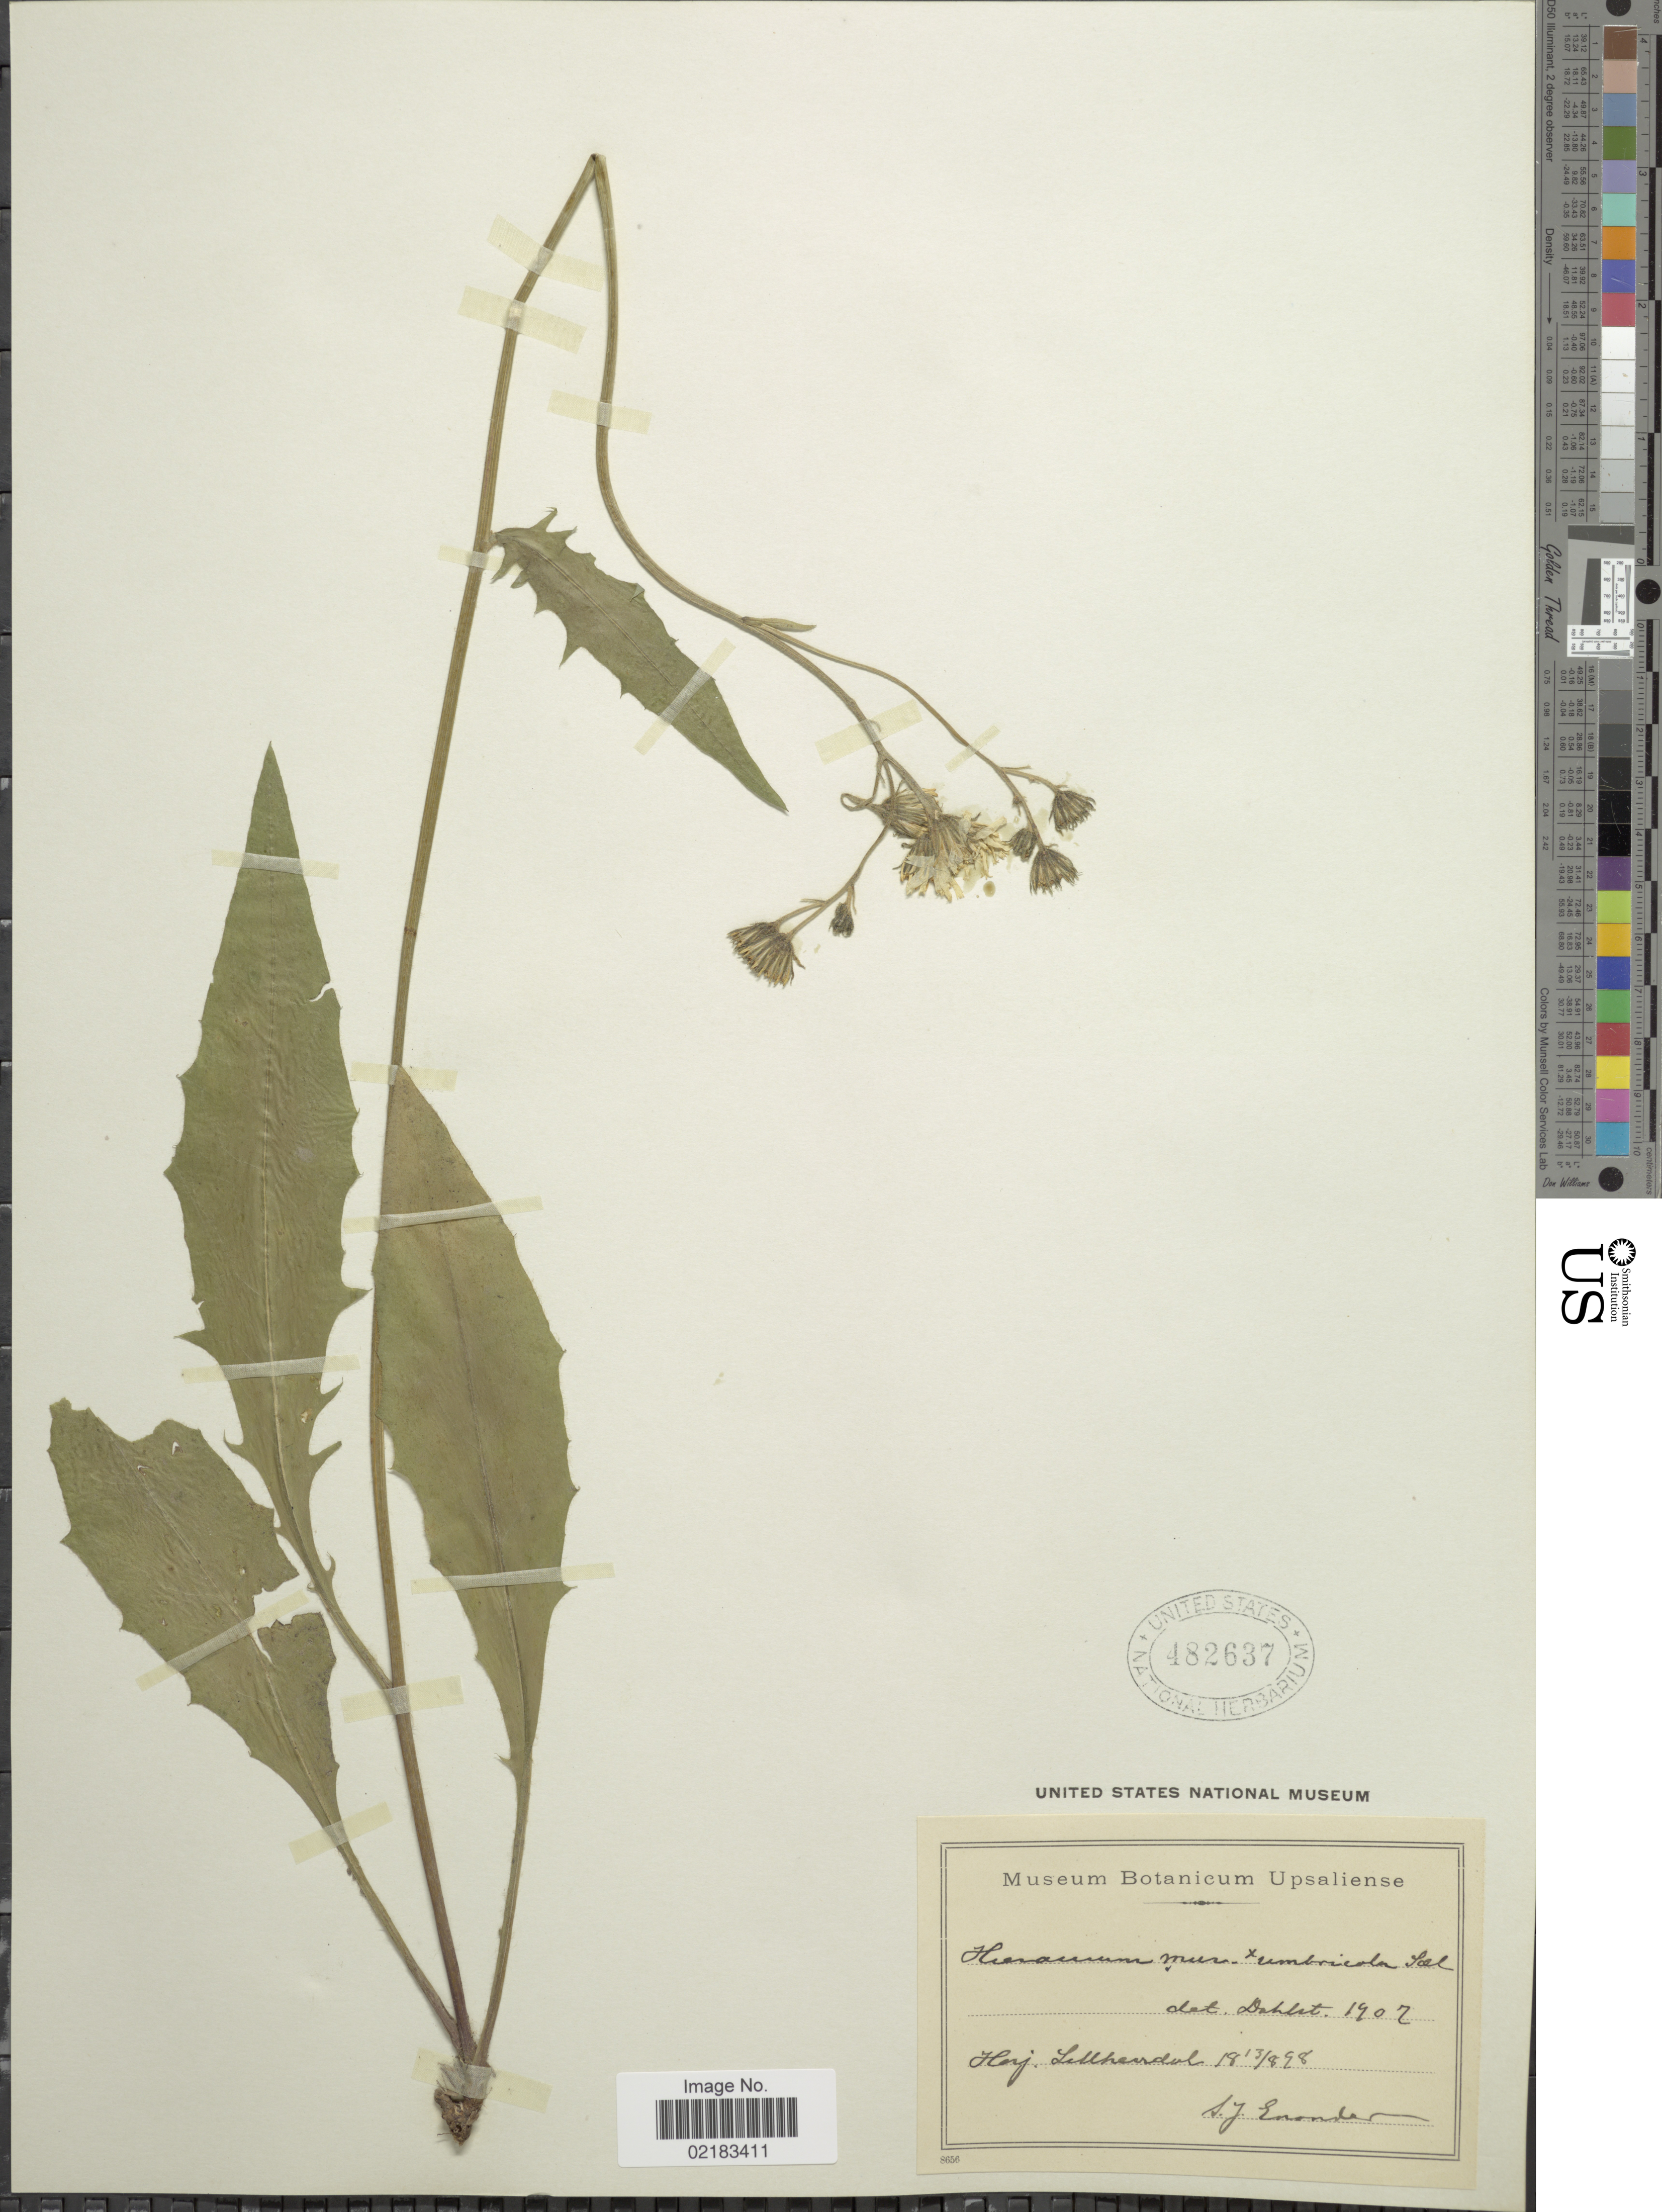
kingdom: Plantae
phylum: Tracheophyta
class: Magnoliopsida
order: Asterales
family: Asteraceae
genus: Hieracium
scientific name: Hieracium murorum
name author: L.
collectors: S. Enander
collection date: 1898-08-13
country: Sweden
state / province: Jamtland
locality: Harjedalen: Lillhardal.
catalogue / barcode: US 482637